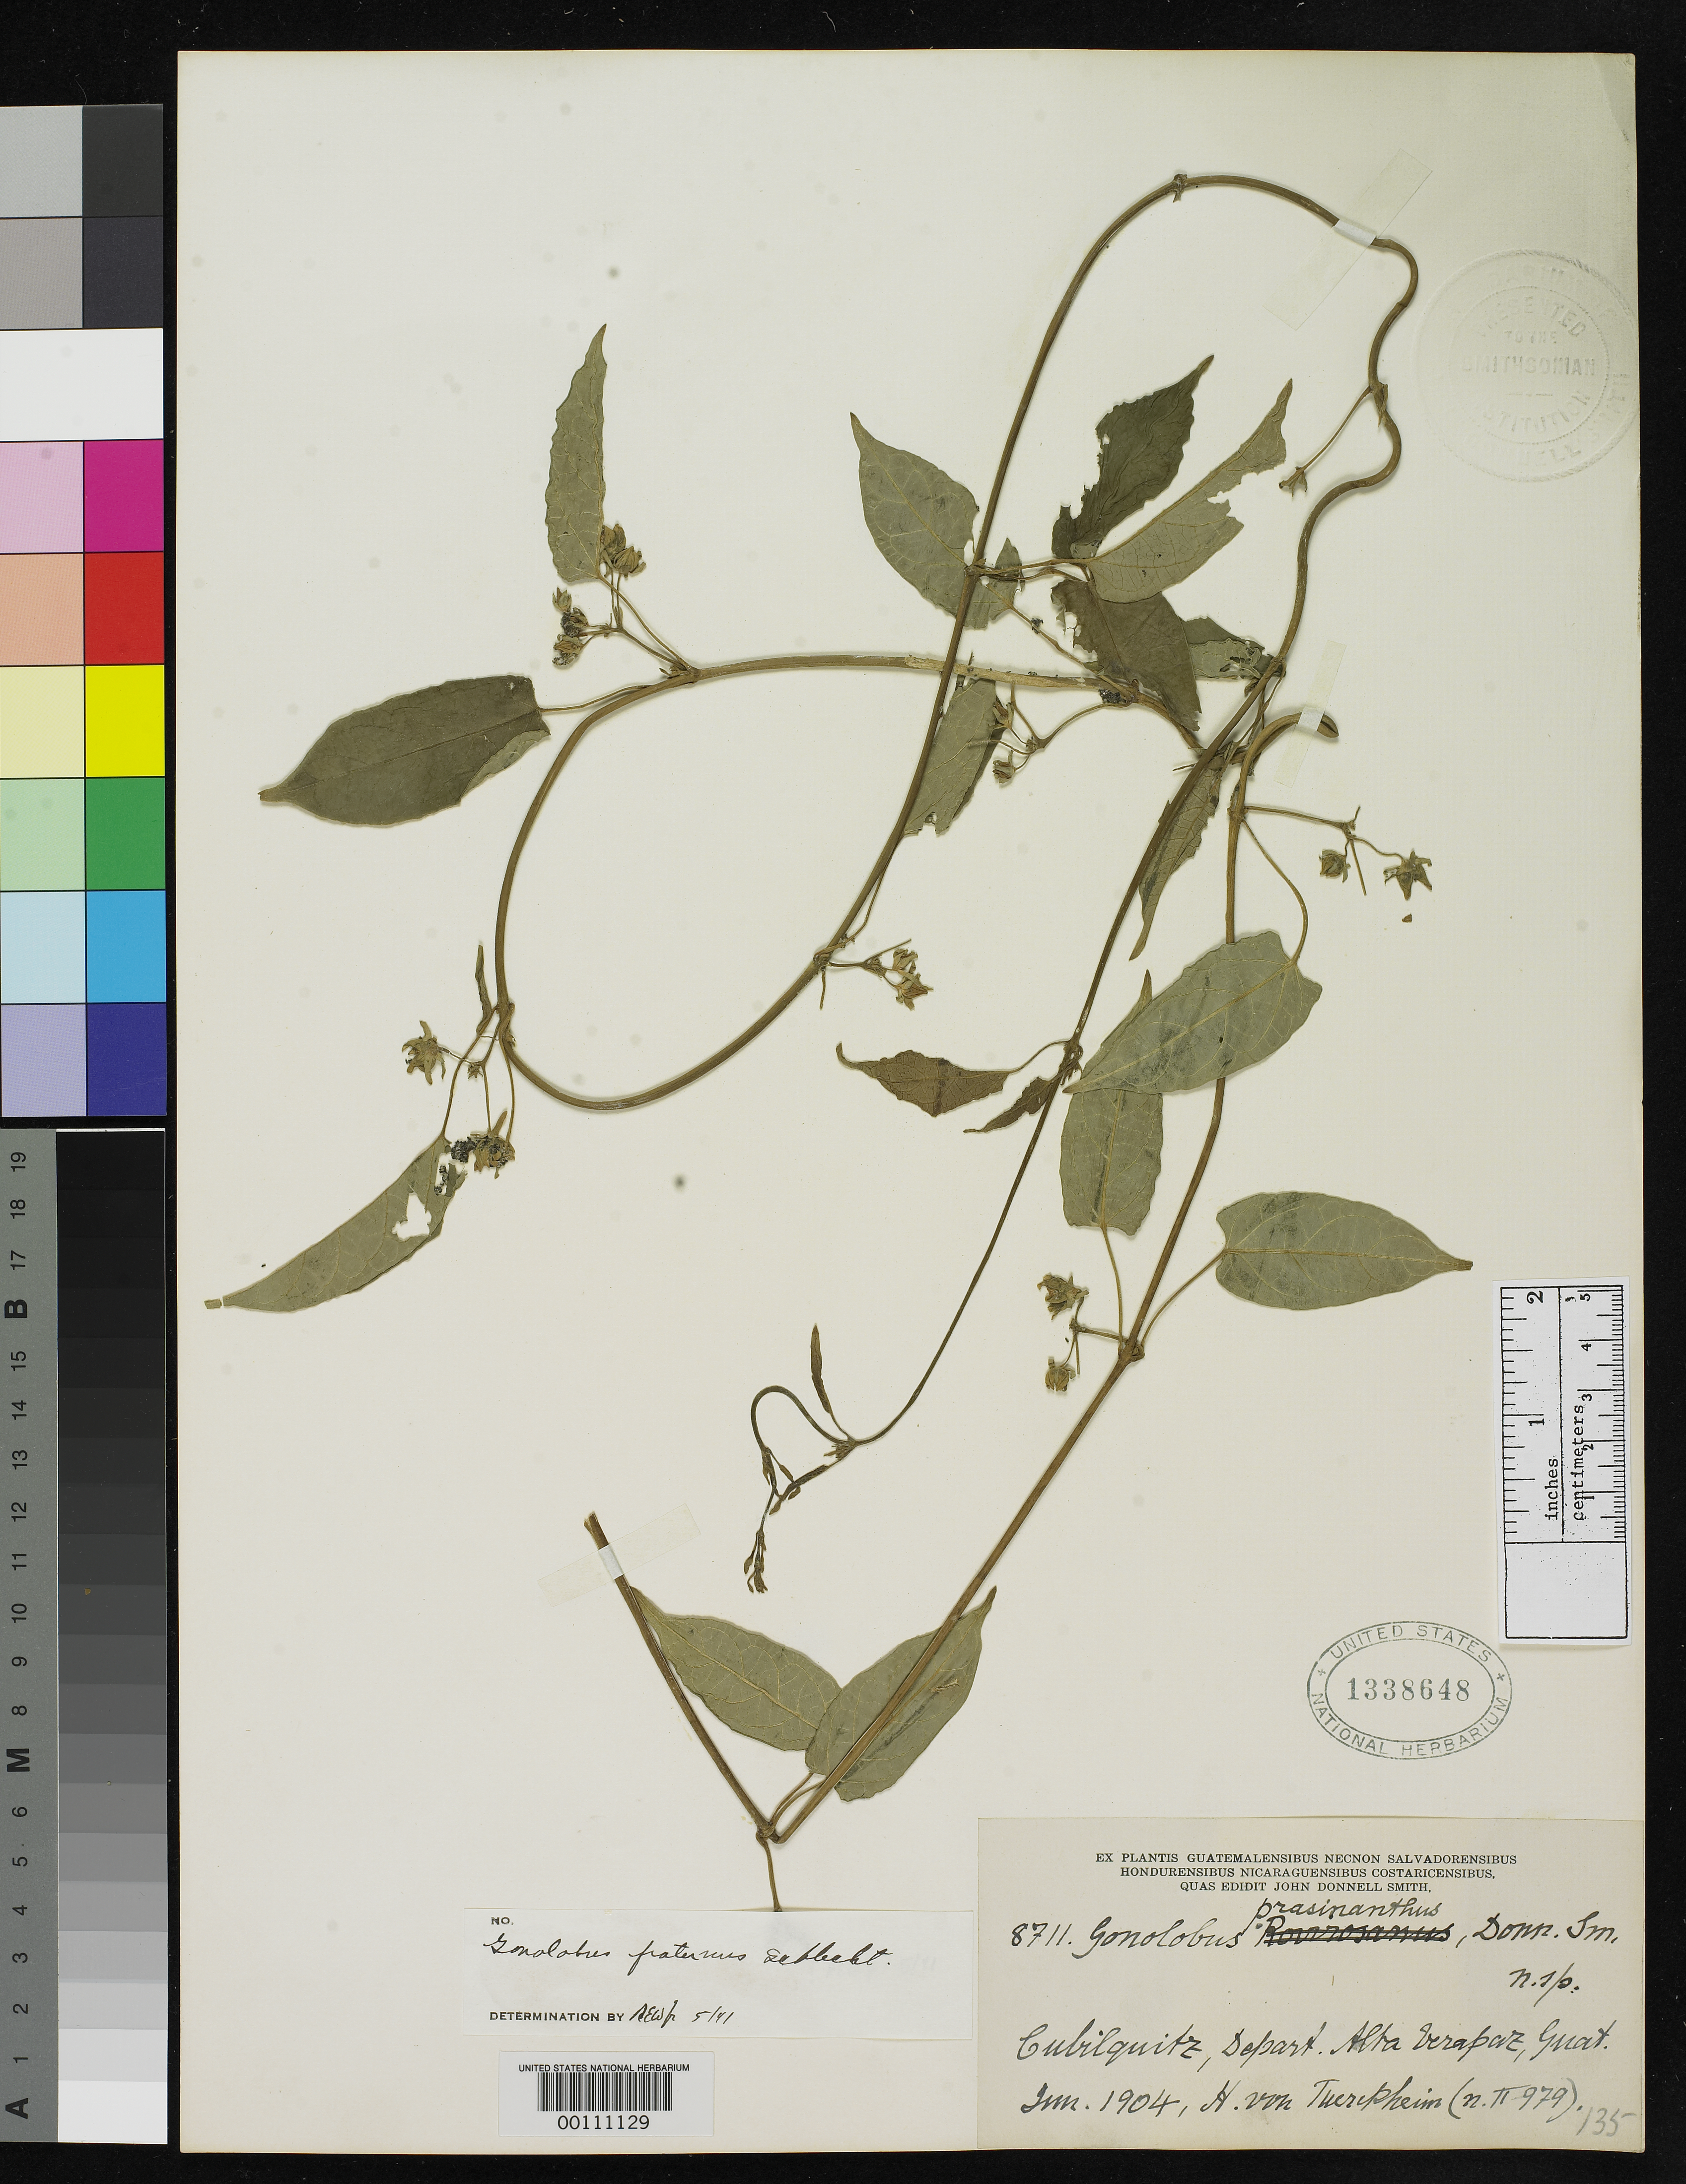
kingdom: Plantae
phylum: Tracheophyta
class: Magnoliopsida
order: Gentianales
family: Apocynaceae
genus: Gonolobus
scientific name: Gonolobus prasinanthus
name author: Donn. Sm.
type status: Type Collection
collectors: H. von Türckheim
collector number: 8711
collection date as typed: Jun 1904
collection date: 1904-06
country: Guatemala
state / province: Alta Verapaz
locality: Cubilquitz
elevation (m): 350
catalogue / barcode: US 1338648